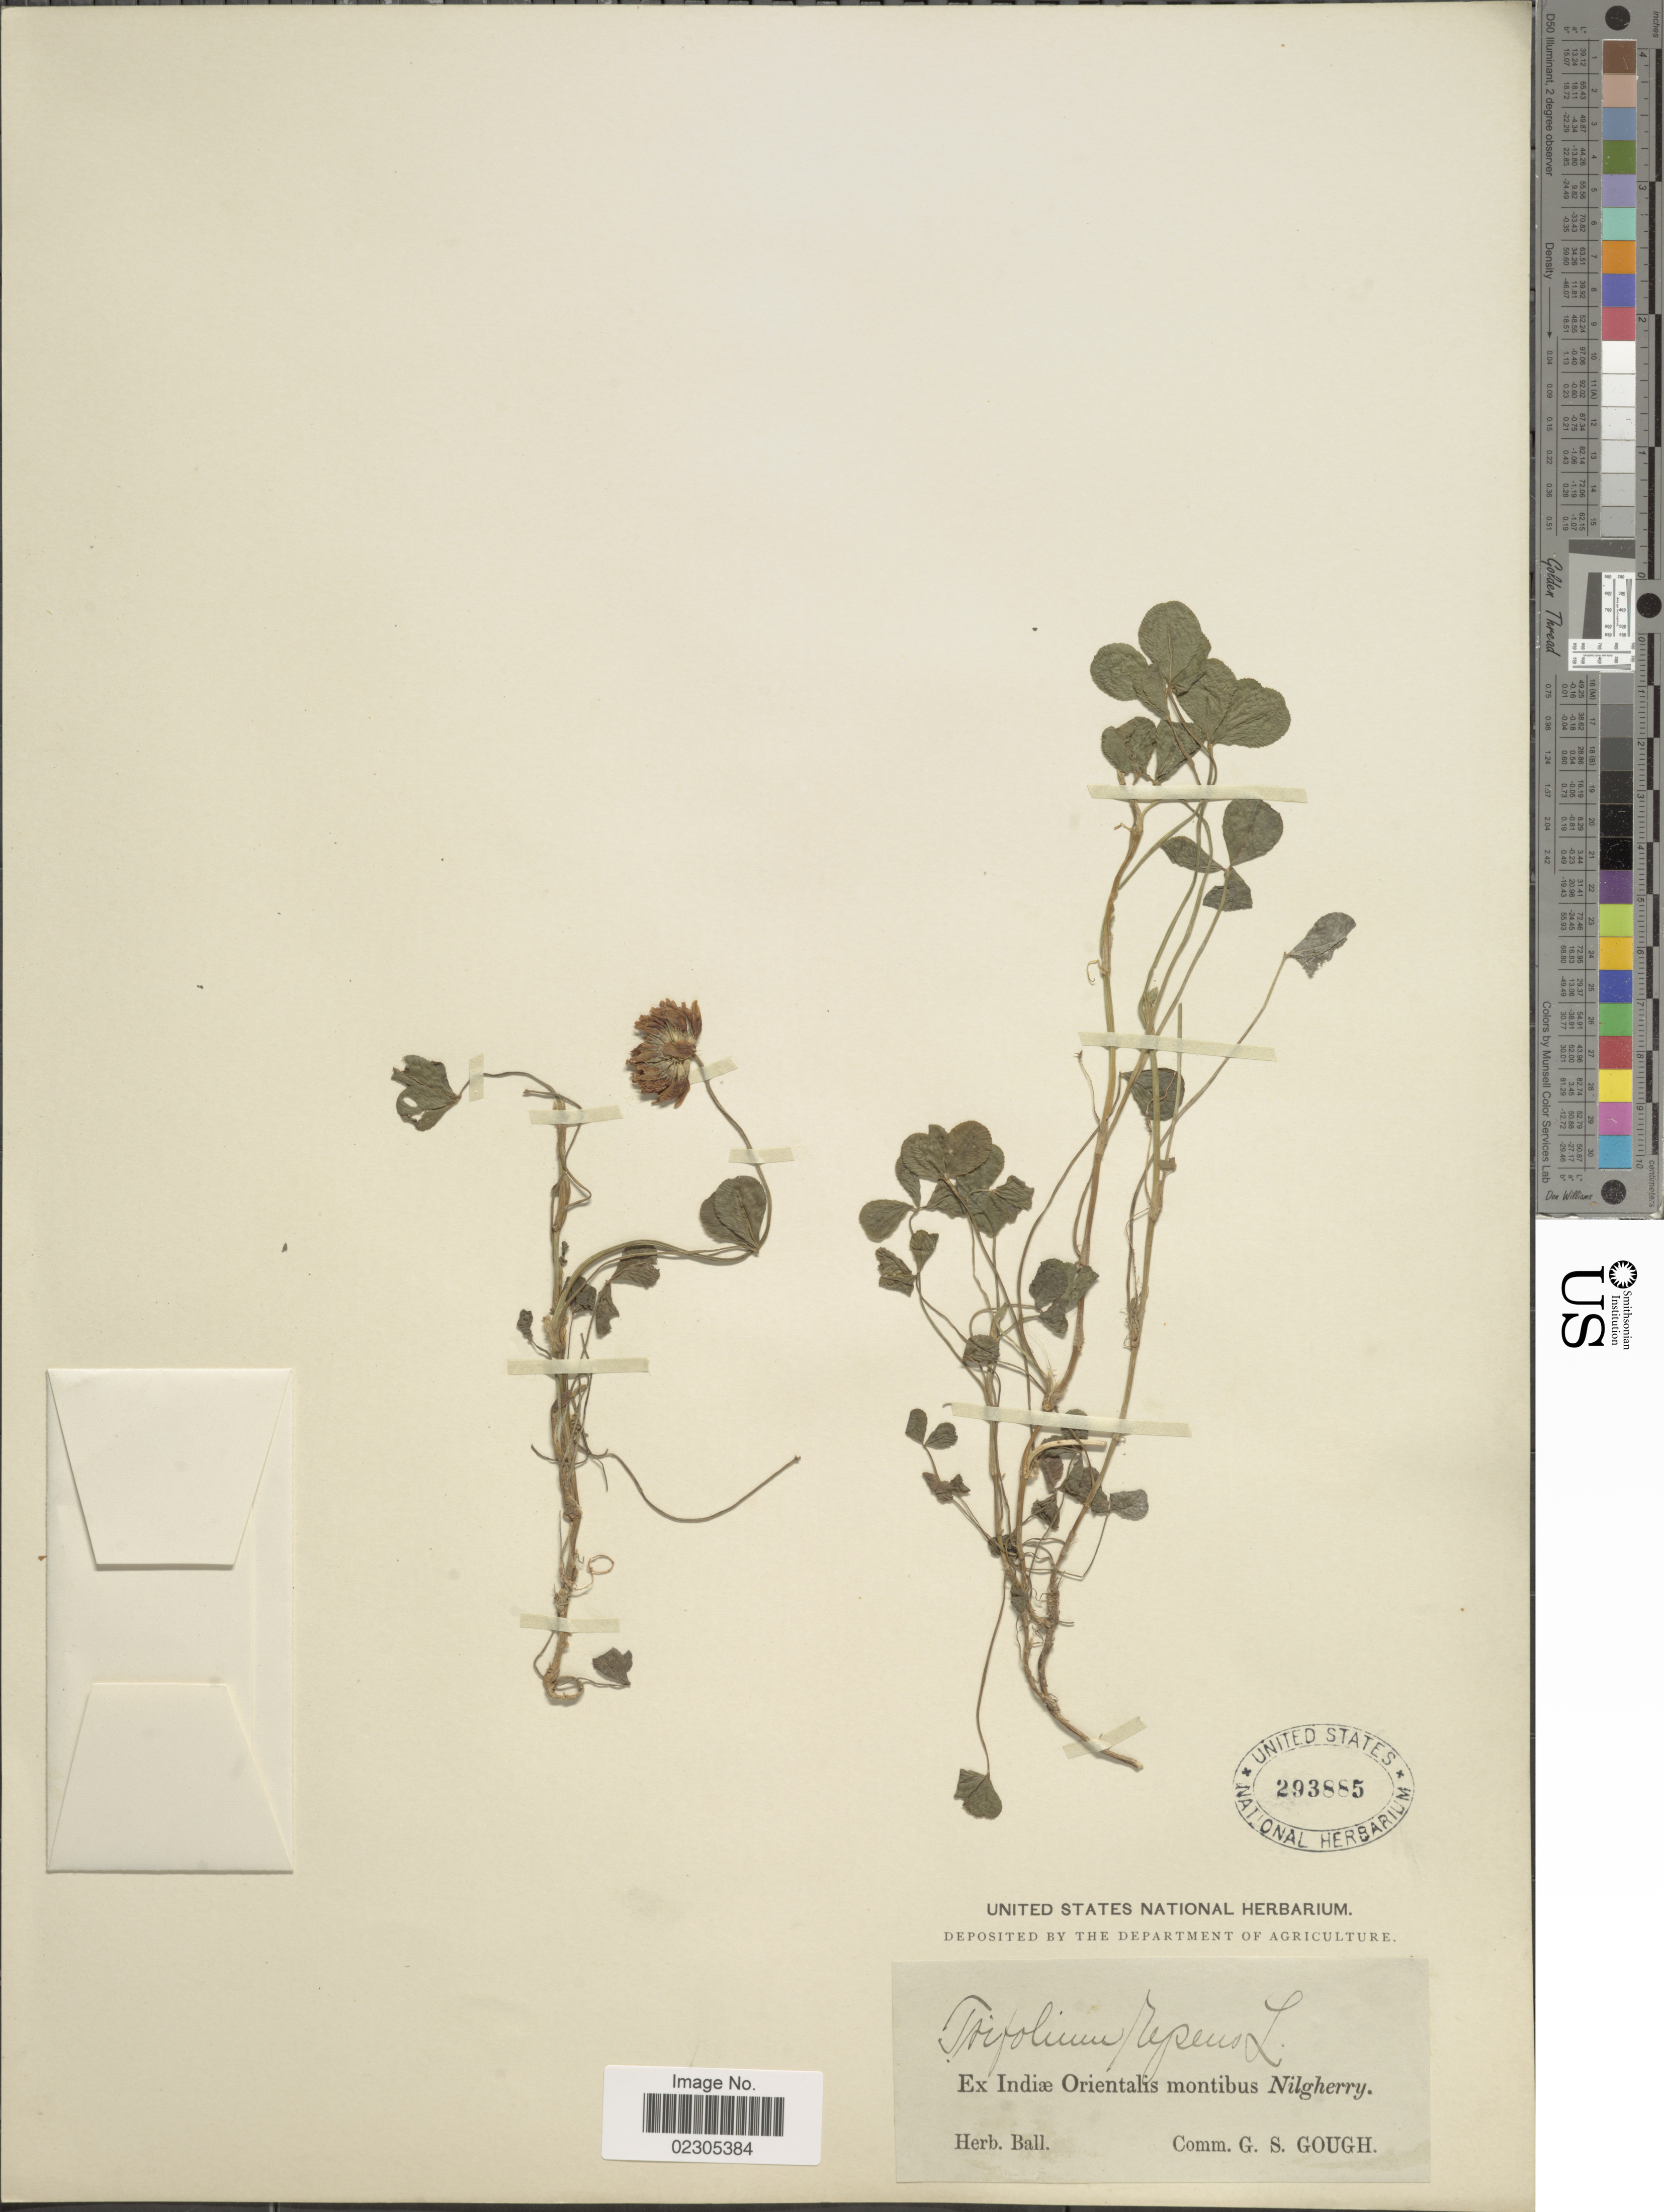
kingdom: Plantae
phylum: Tracheophyta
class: Magnoliopsida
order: Fabales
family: Fabaceae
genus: Trifolium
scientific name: Trifolium repens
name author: L.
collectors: ex herb. Ball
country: India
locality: Nilgherry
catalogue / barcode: US 293885